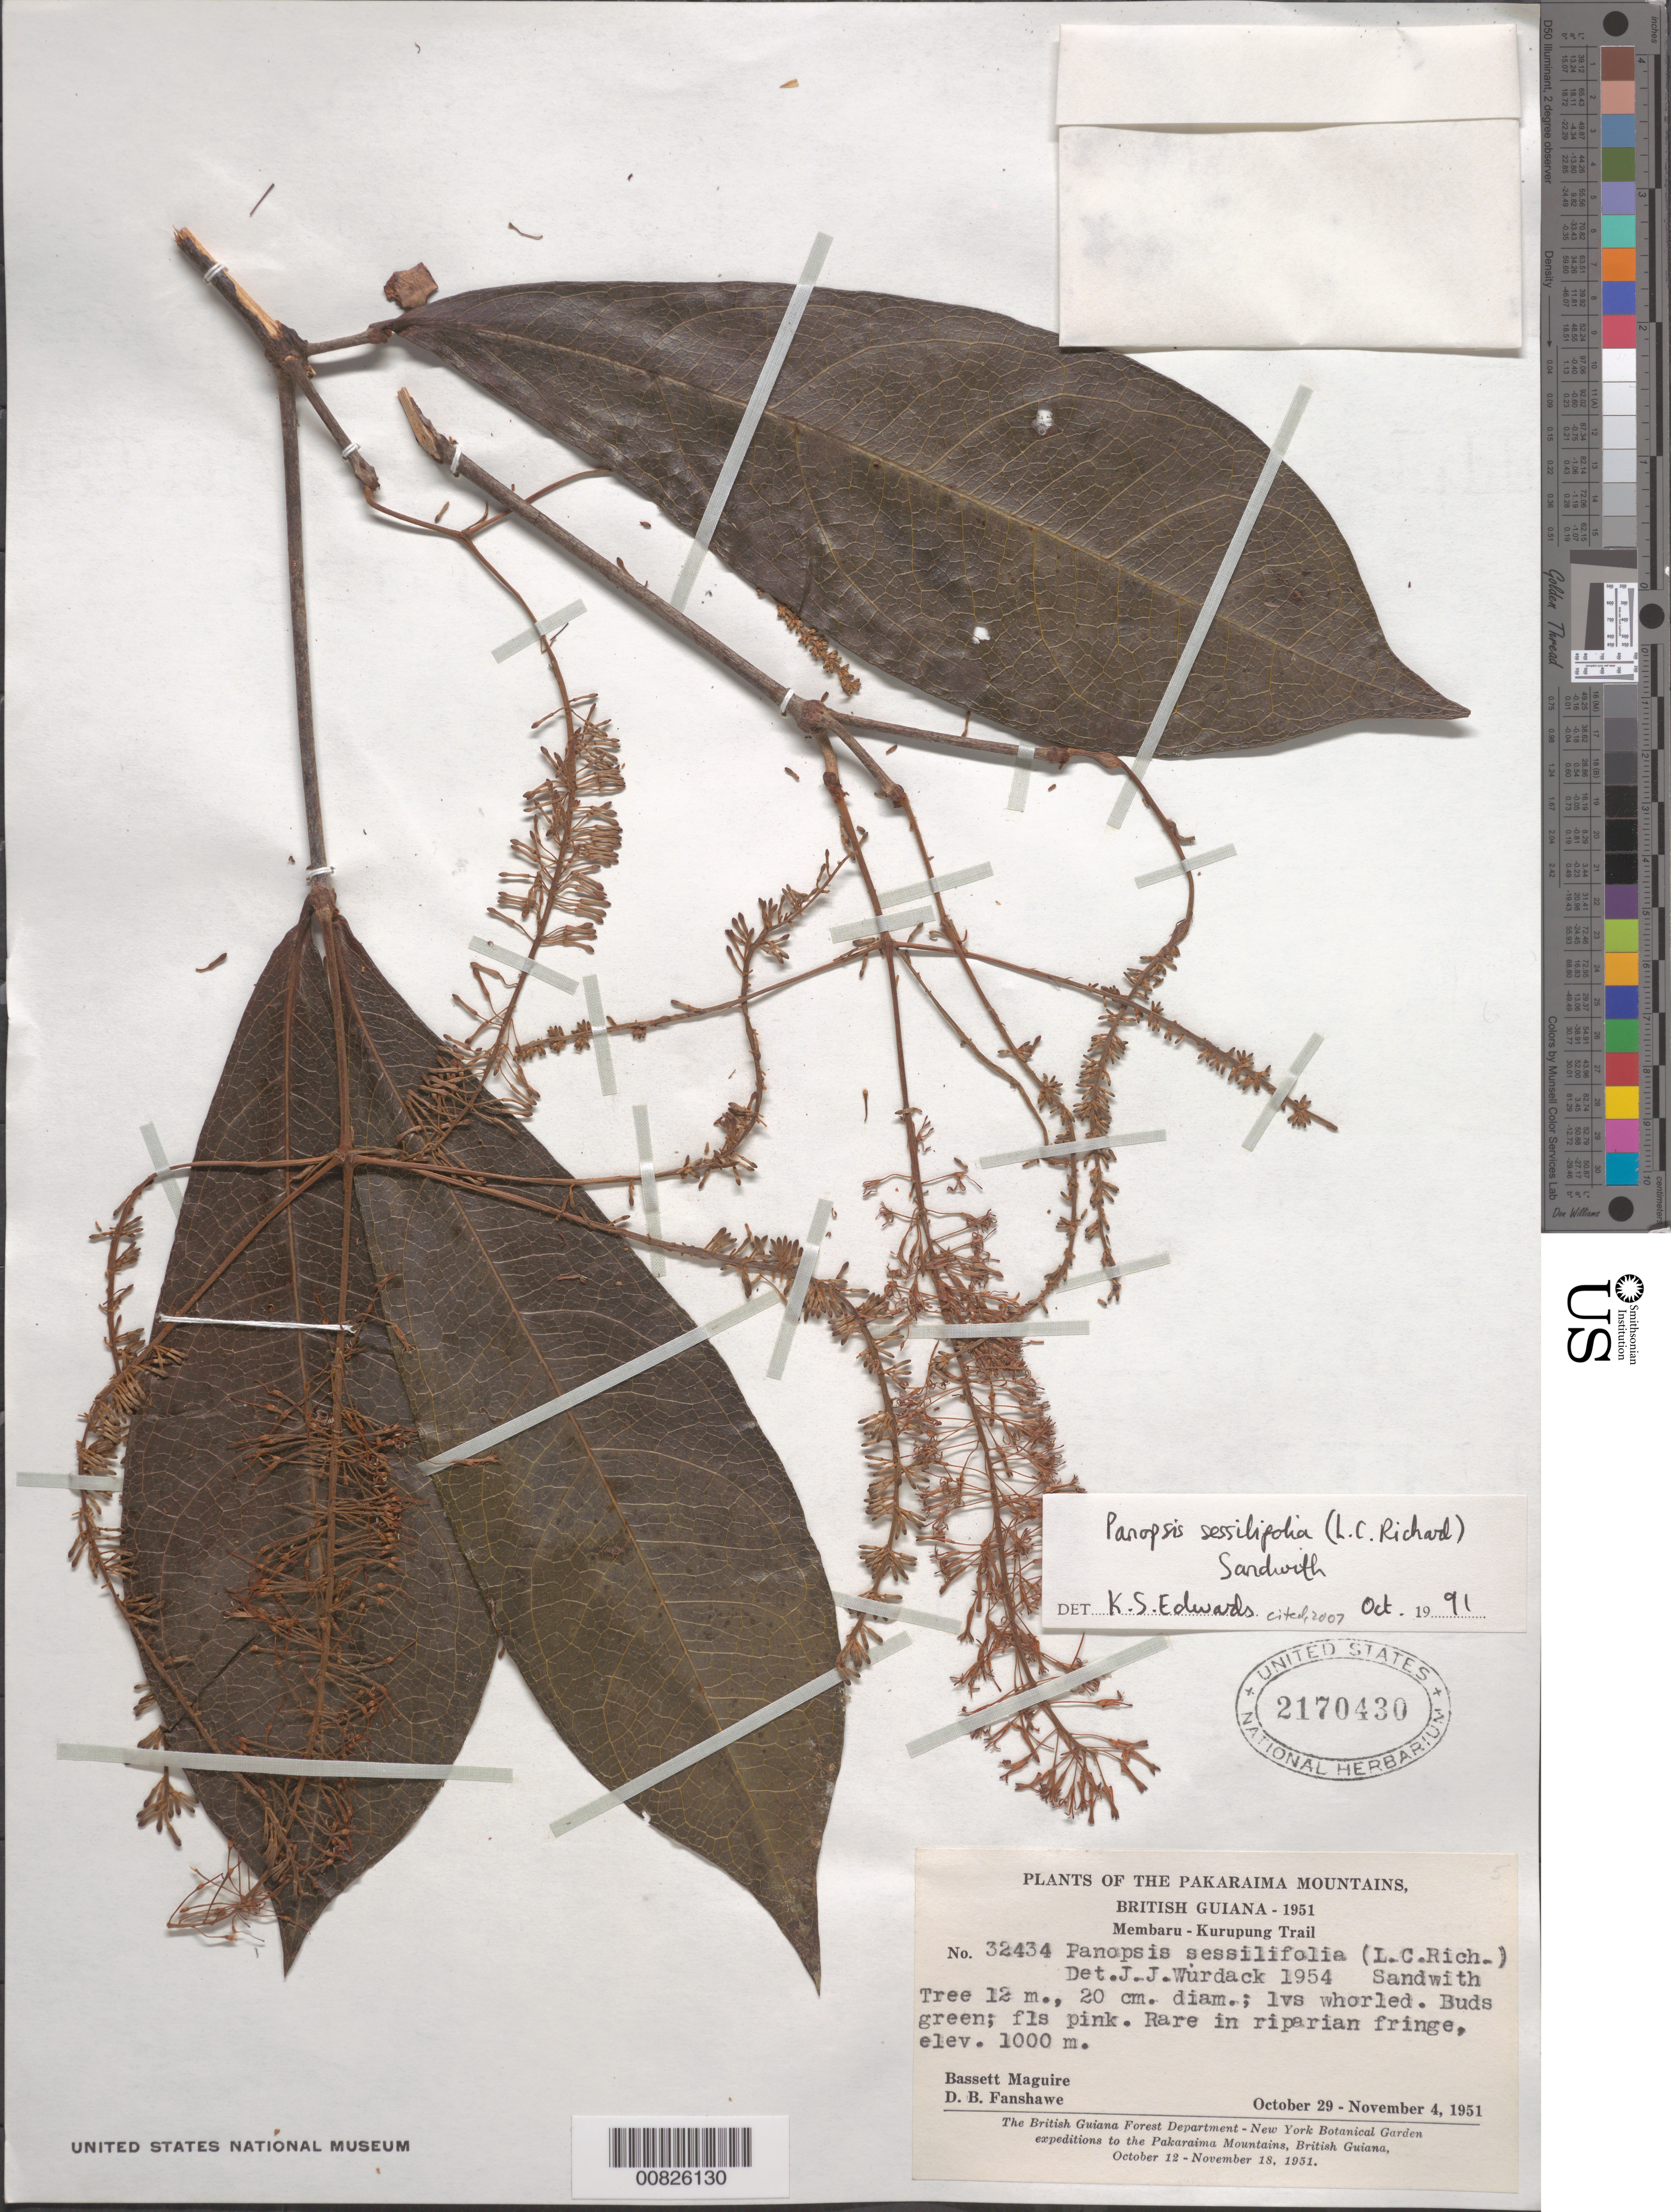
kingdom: Plantae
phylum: Tracheophyta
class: Magnoliopsida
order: Proteales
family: Proteaceae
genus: Panopsis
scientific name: Panopsis sessilifolia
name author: (Rich.) Sandwith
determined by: Edwards, K. S.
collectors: B. Maguire & D. B. Fanshawe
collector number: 32434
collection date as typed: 29-Oct-51 to 4-Nov-51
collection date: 1951-10-29/1951-11-04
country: Guyana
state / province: Cuyuni-Mazaruni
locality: Membaru-Kurupung Trail, Pakaraima Mts.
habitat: Riparian fringe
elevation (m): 1000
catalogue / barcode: US 2170430